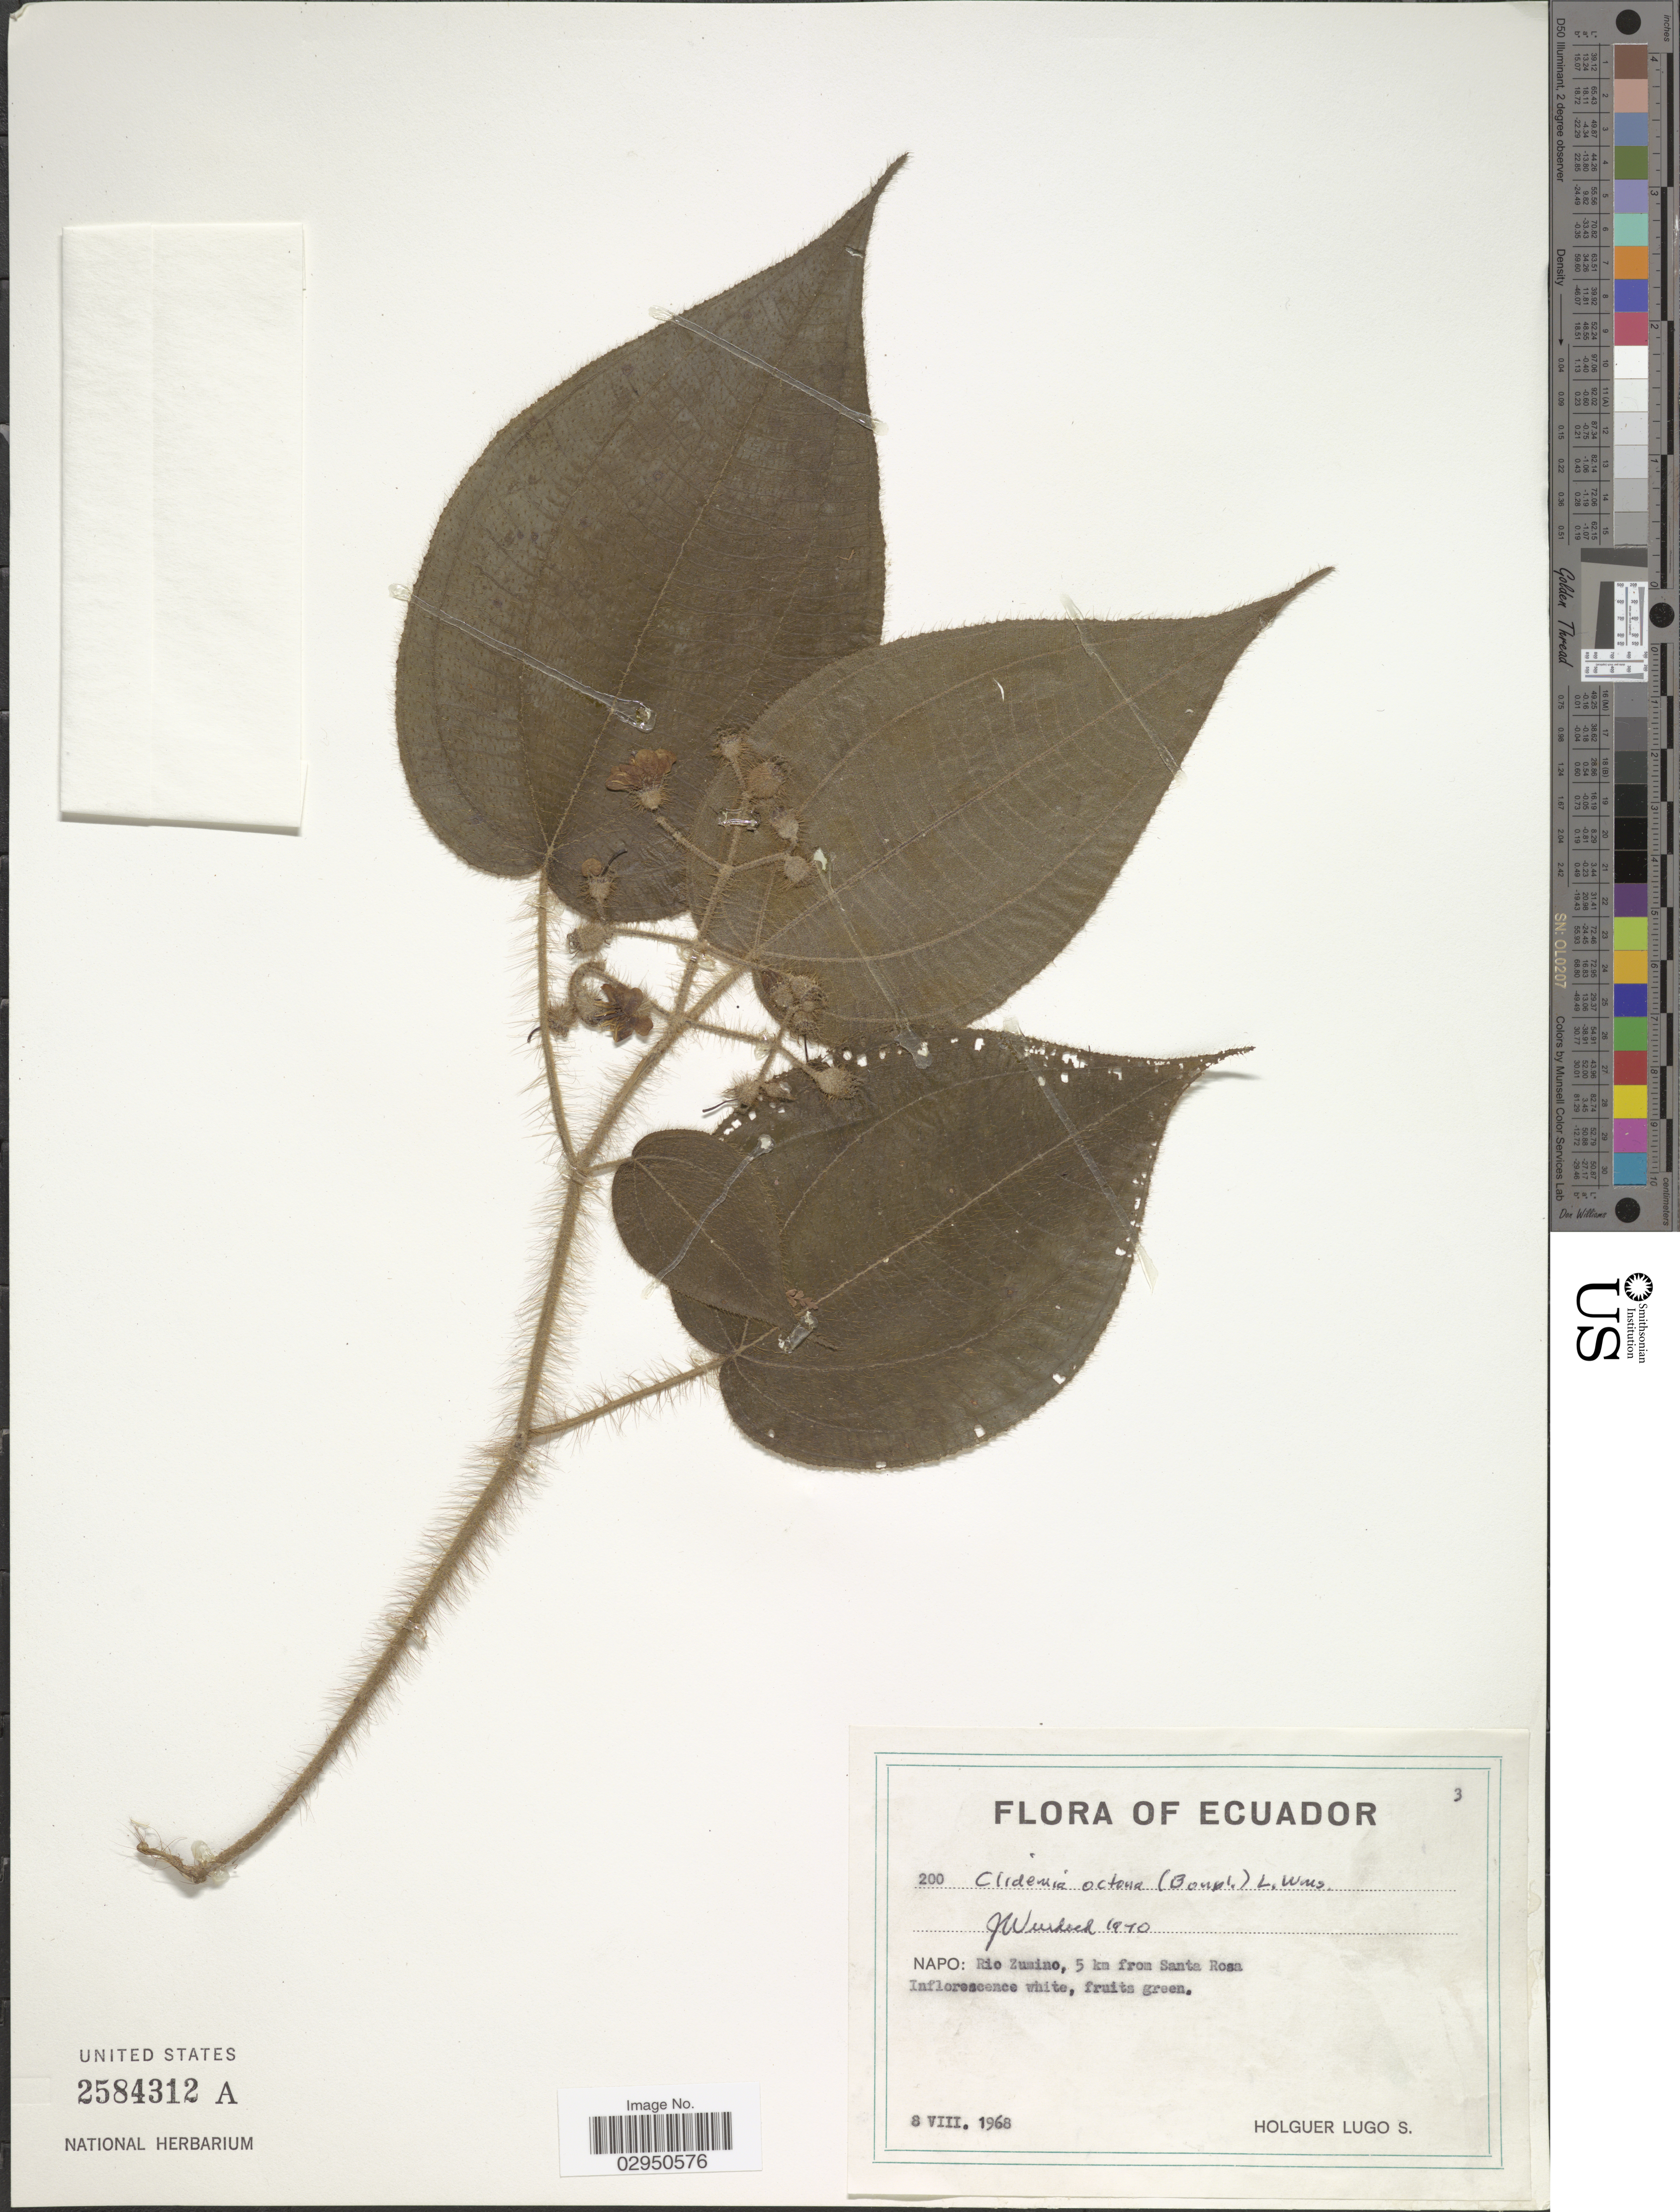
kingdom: Plantae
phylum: Tracheophyta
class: Magnoliopsida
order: Myrtales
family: Melastomataceae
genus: Clidemia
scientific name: Clidemia octona subsp. octona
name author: (Bonpl.) L.O. Williams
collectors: H. Lugo S.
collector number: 200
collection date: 1968-08-08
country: Ecuador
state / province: Napo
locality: Rio Zumino, 5 km from Santa Rosa.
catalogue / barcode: US 2584312A